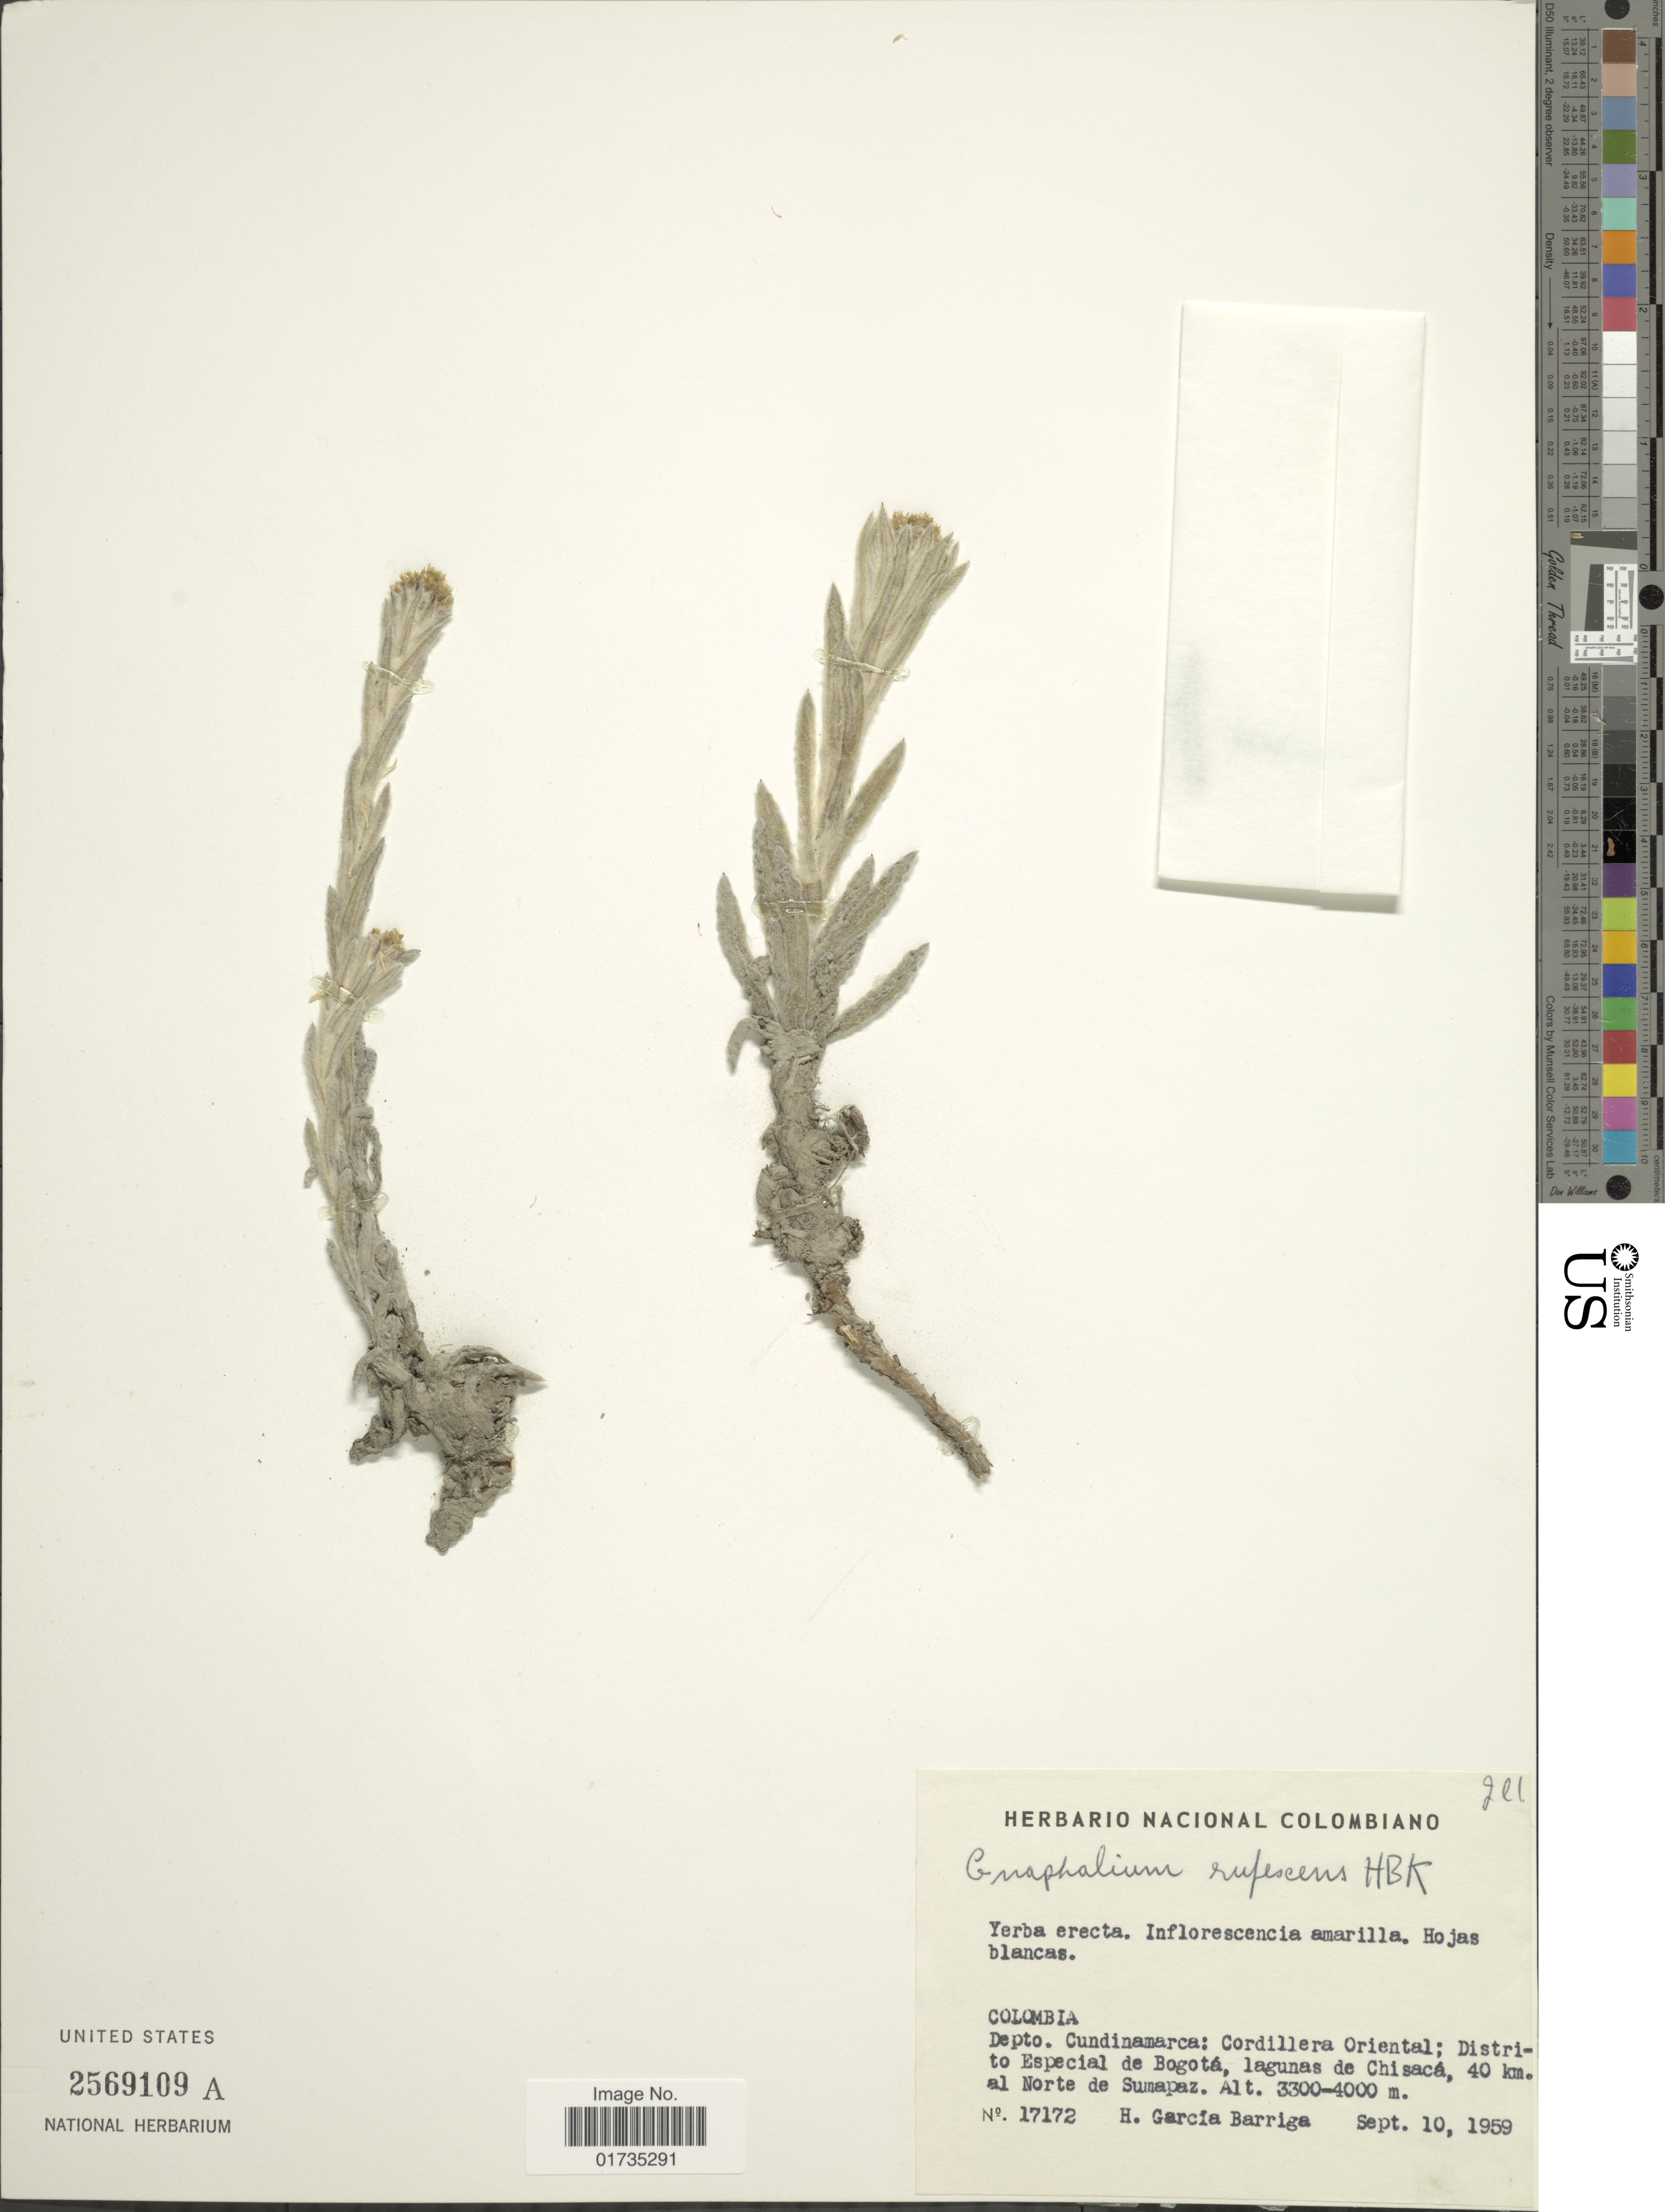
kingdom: Plantae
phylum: Tracheophyta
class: Magnoliopsida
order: Asterales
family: Asteraceae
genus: Achyrocline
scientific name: Achyrocline alata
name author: (Kunth) DC.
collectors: H. García Barriga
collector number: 17172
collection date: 1959-09-10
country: Colombia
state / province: Cundinamarca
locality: Colombia. Depto. Cundinamarca: Cordillera Oriental; Distrito Especial de Bogota, lagunas de Chisaca, 40 km. al Norte de Sumapaz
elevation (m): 3300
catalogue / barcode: US 2569109A